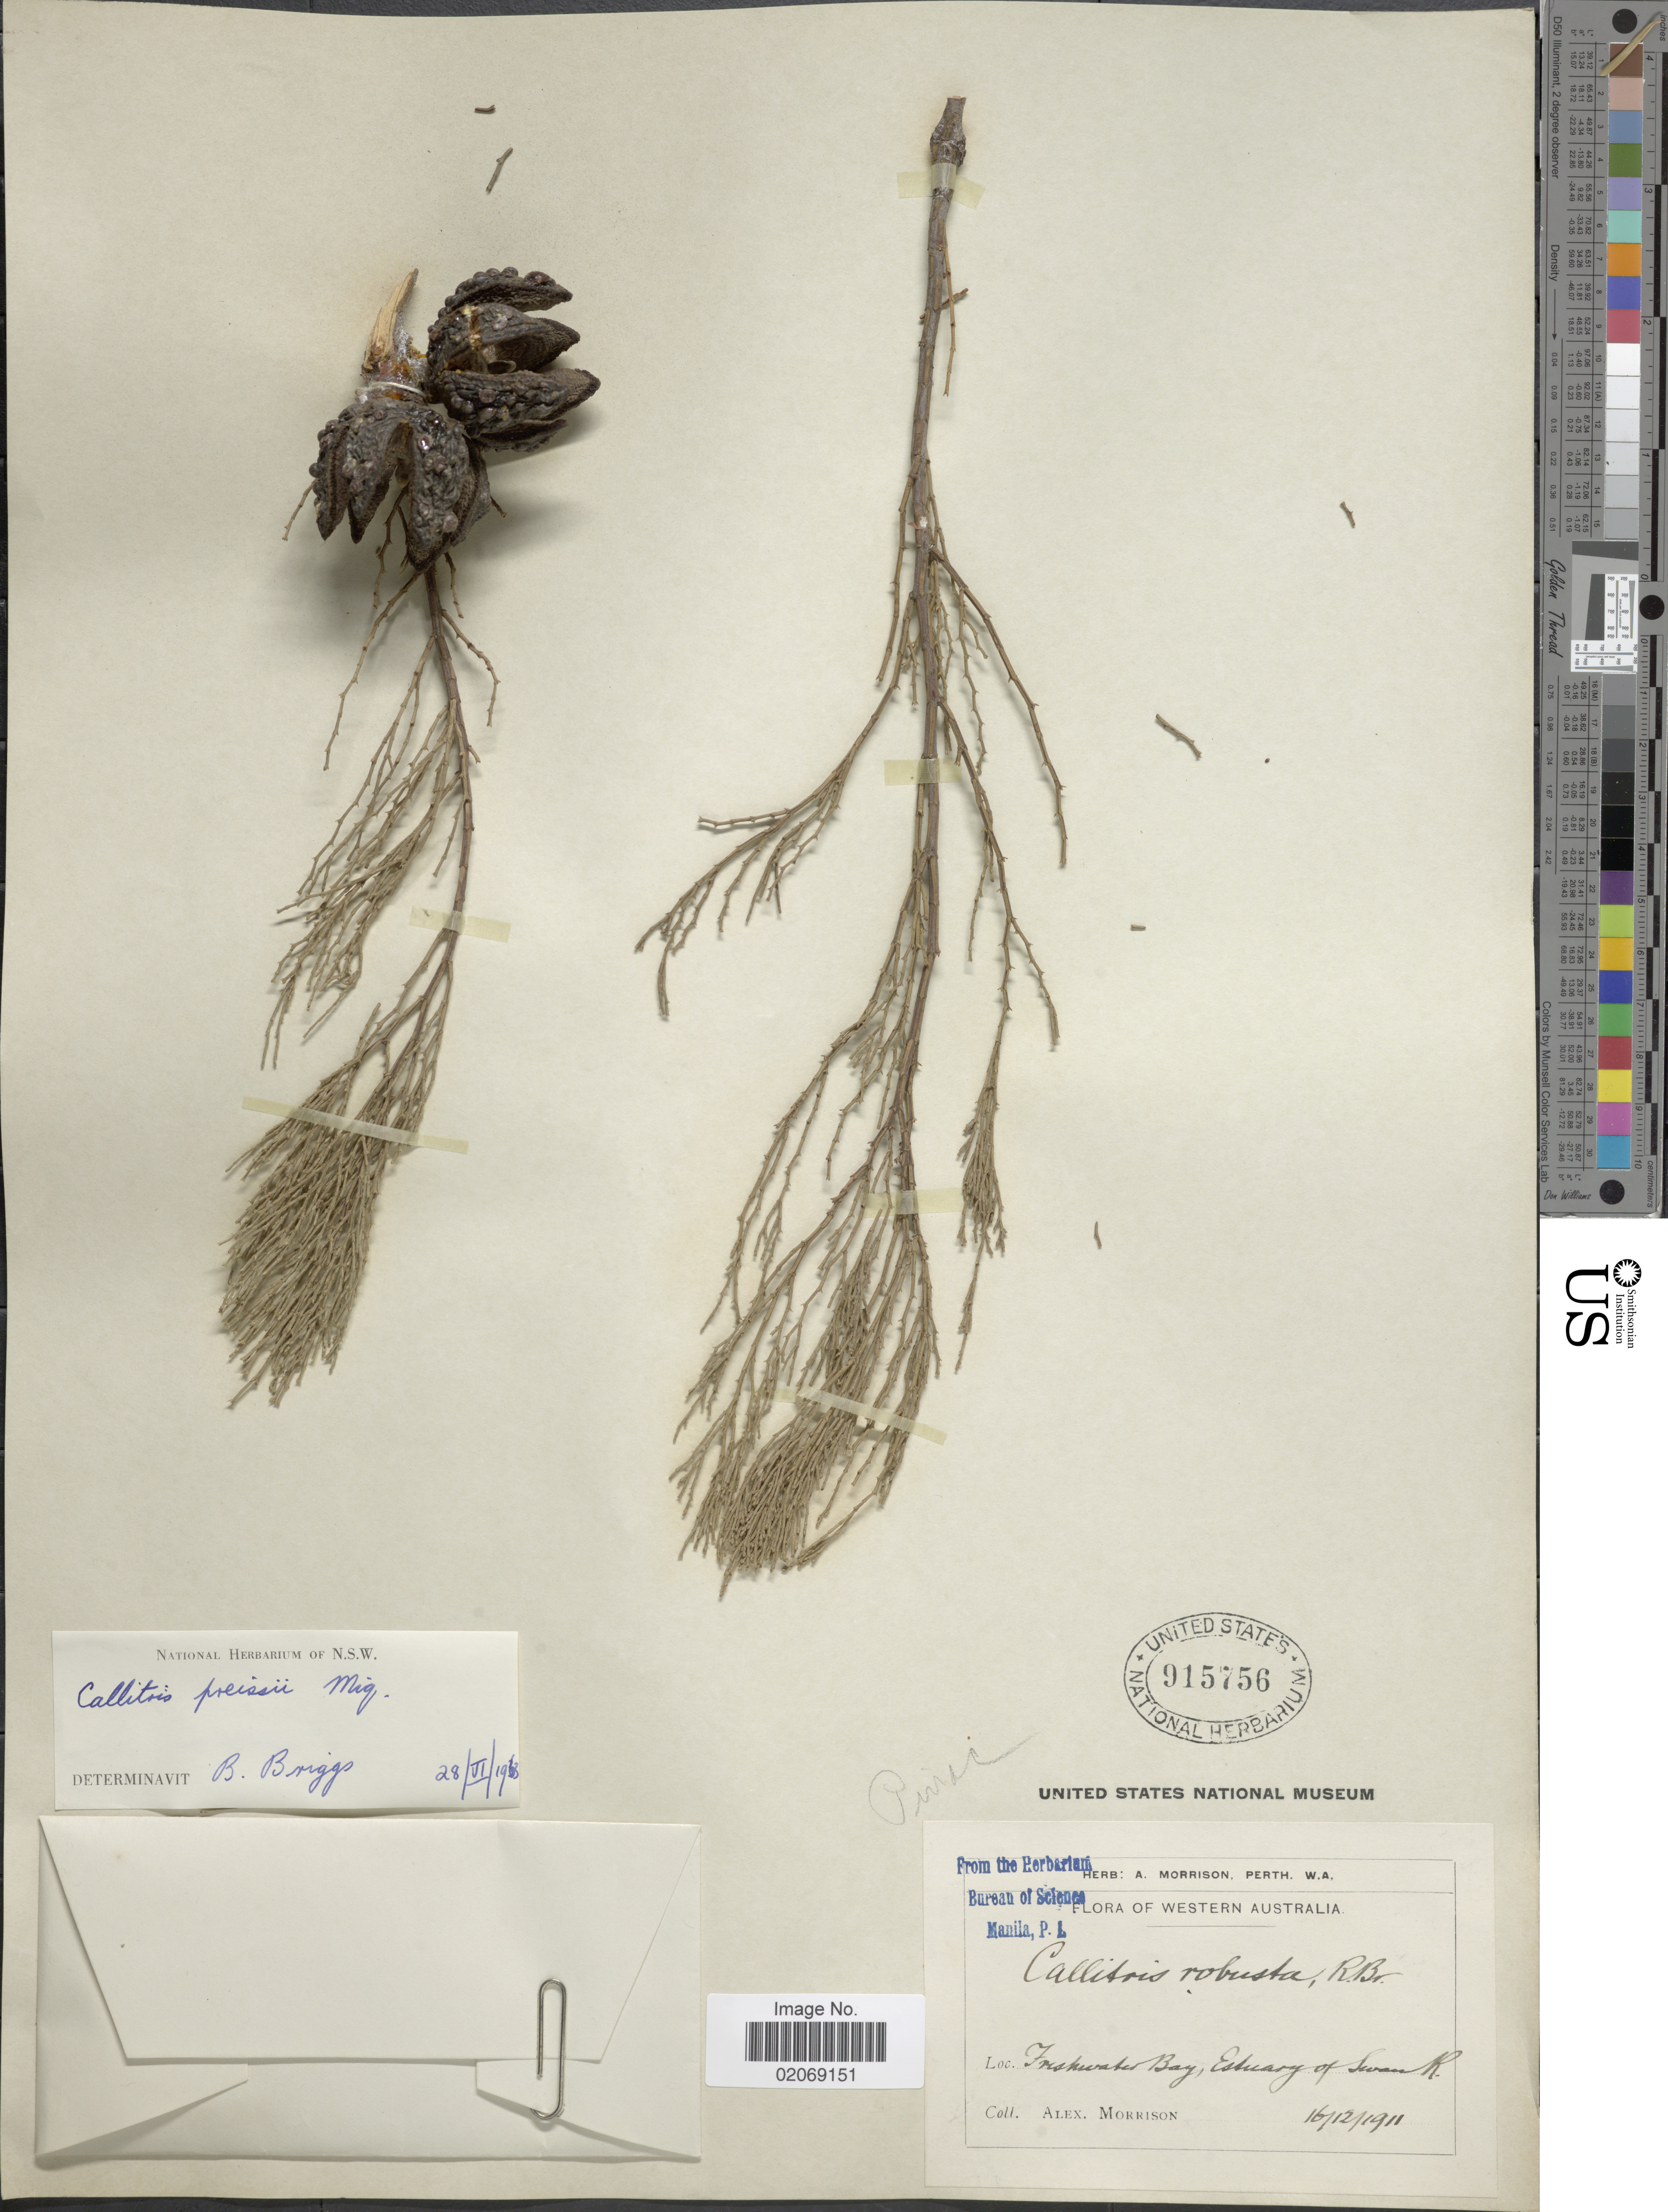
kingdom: Plantae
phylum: Tracheophyta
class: Pinopsida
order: Pinales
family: Cupressaceae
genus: Callitris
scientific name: Callitris preissii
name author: Miq.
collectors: A. Morrison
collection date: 1911-12-16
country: Australia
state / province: Western Australia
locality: Freshwater Bay, Estuary of Swan R.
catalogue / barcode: US 915756